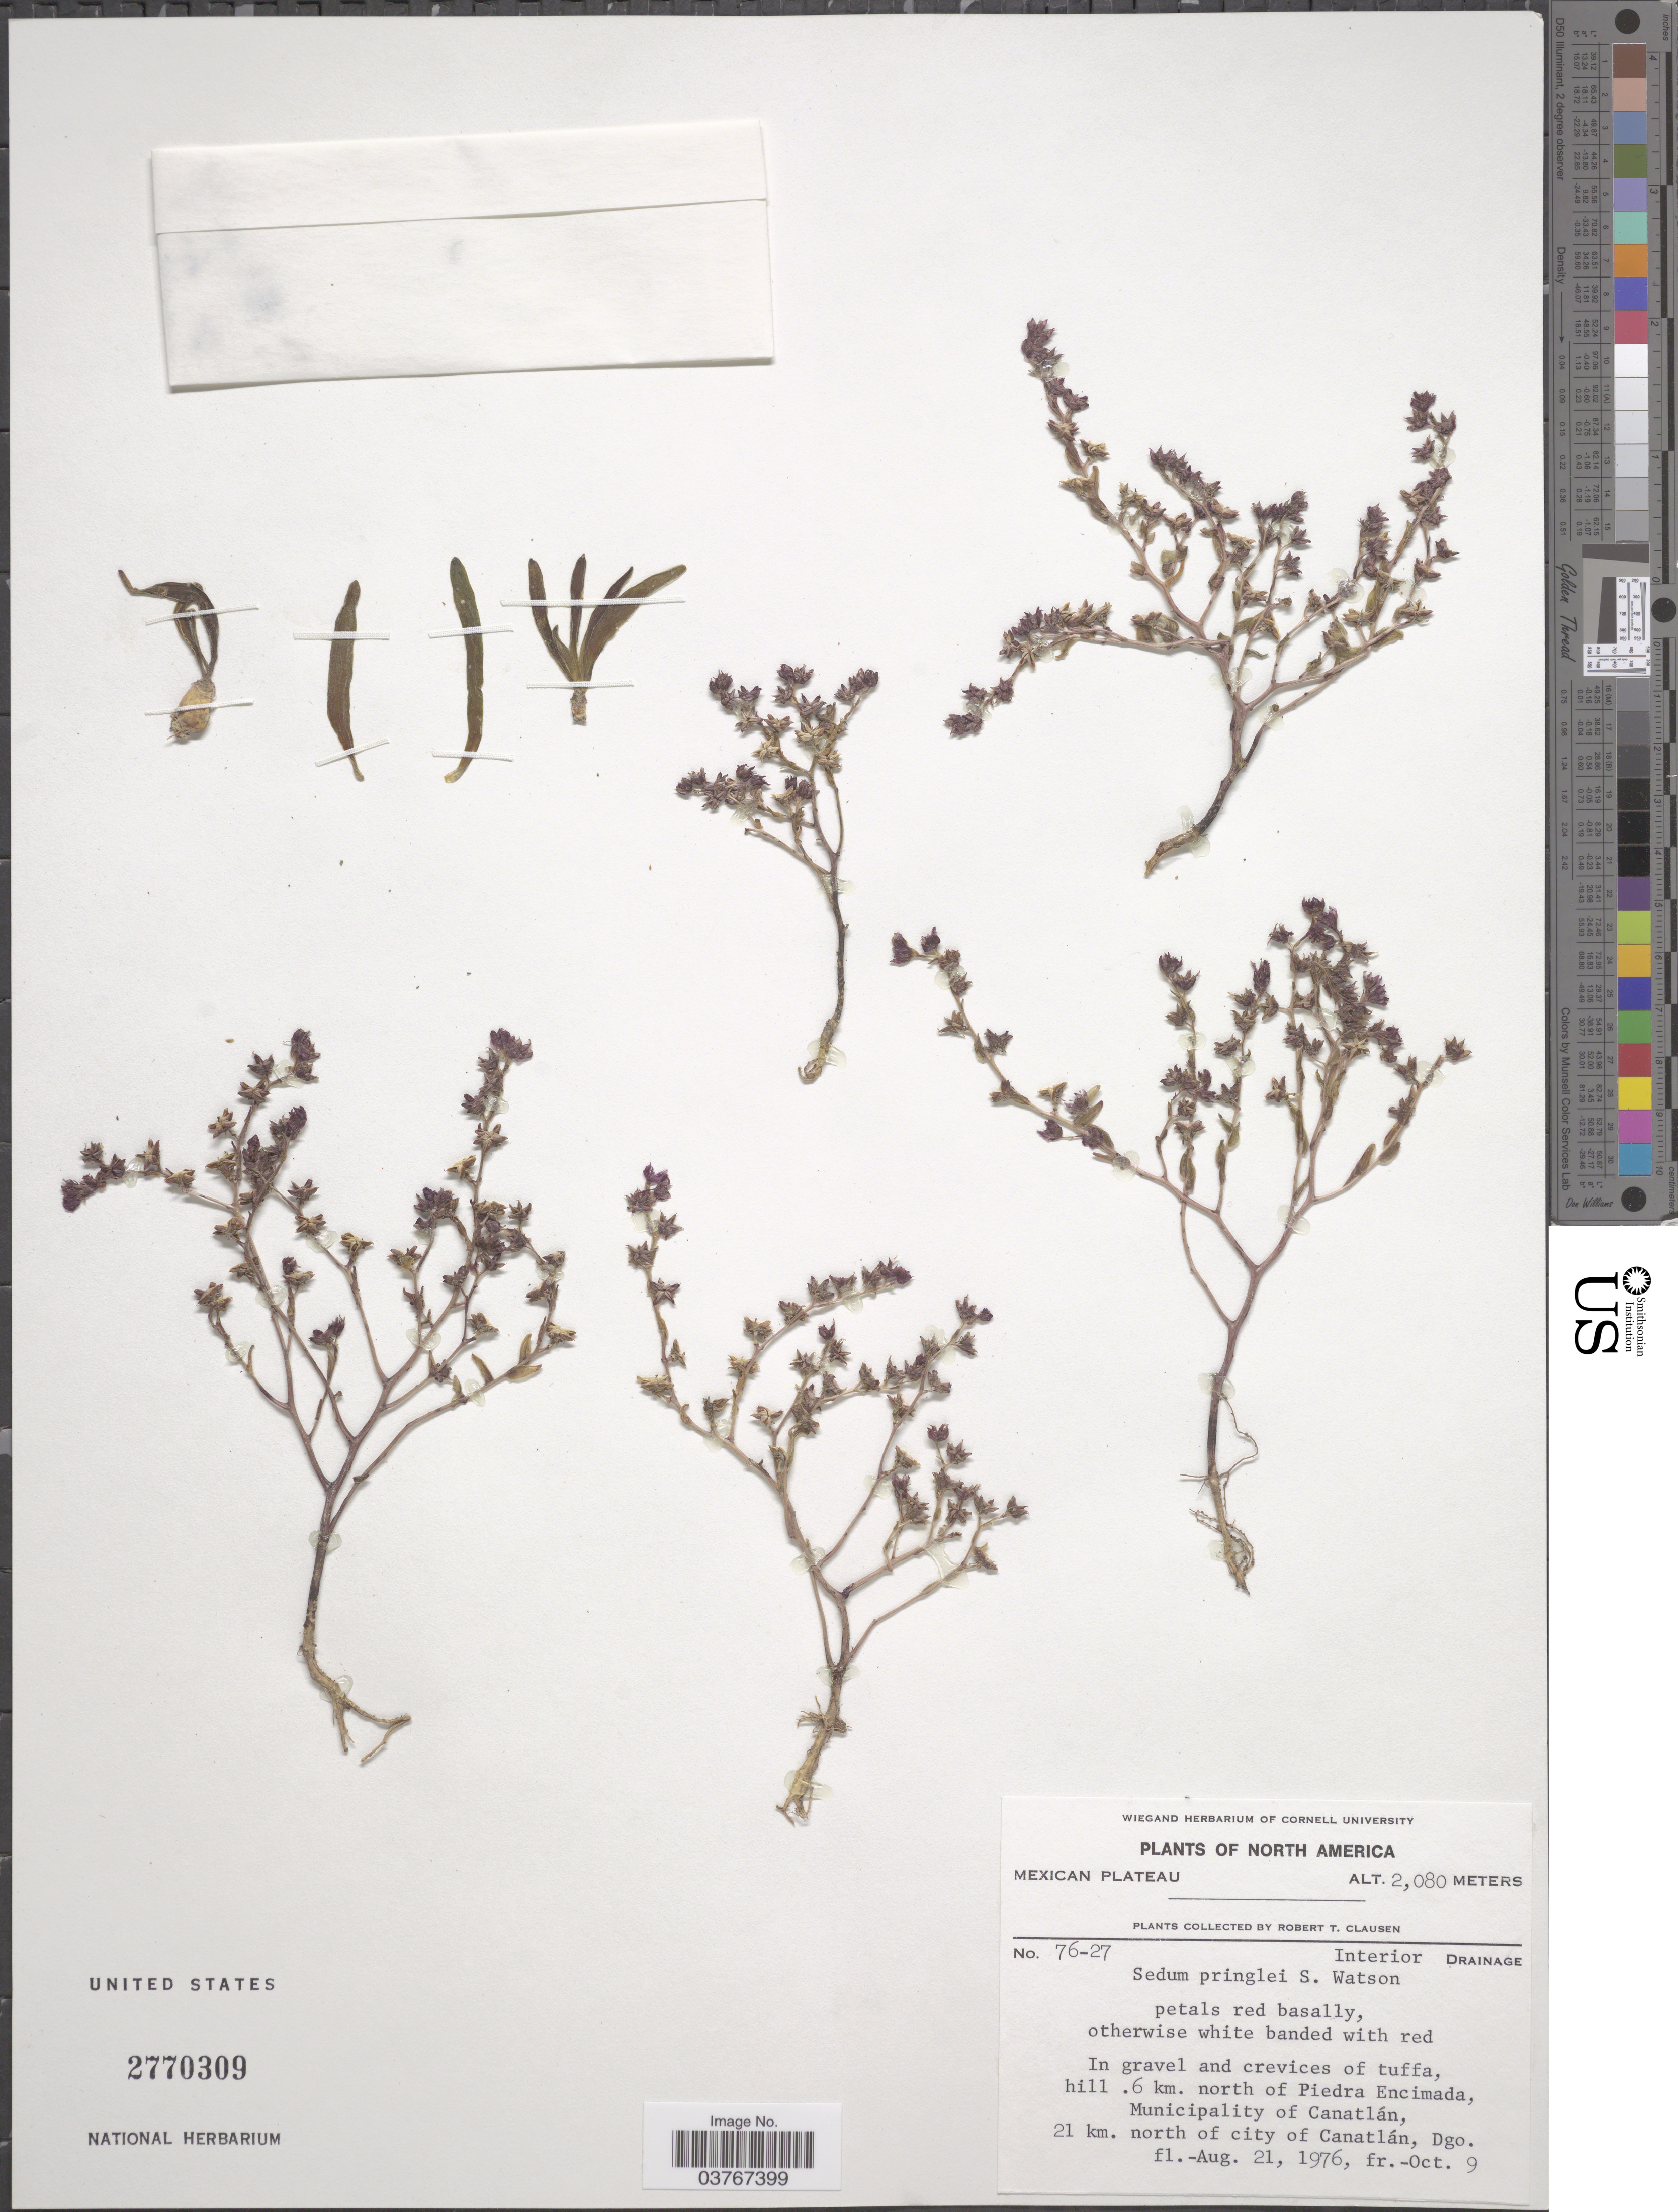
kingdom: Plantae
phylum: Tracheophyta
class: Magnoliopsida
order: Saxifragales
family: Crassulaceae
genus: Sedum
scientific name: Sedum pringlei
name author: S. Watson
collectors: R. T. Clausen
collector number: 76-27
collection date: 1976-08-21/1976-10-09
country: Mexico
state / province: Durango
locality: Mexican Plateau. Interior Drainage. In gravel and crevices of tuffa, hill. 6 km. north of Piedra Encimada, Municipality of Canatlán, 21 km. north of city of Canatlán.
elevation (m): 2080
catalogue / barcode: US 2770309